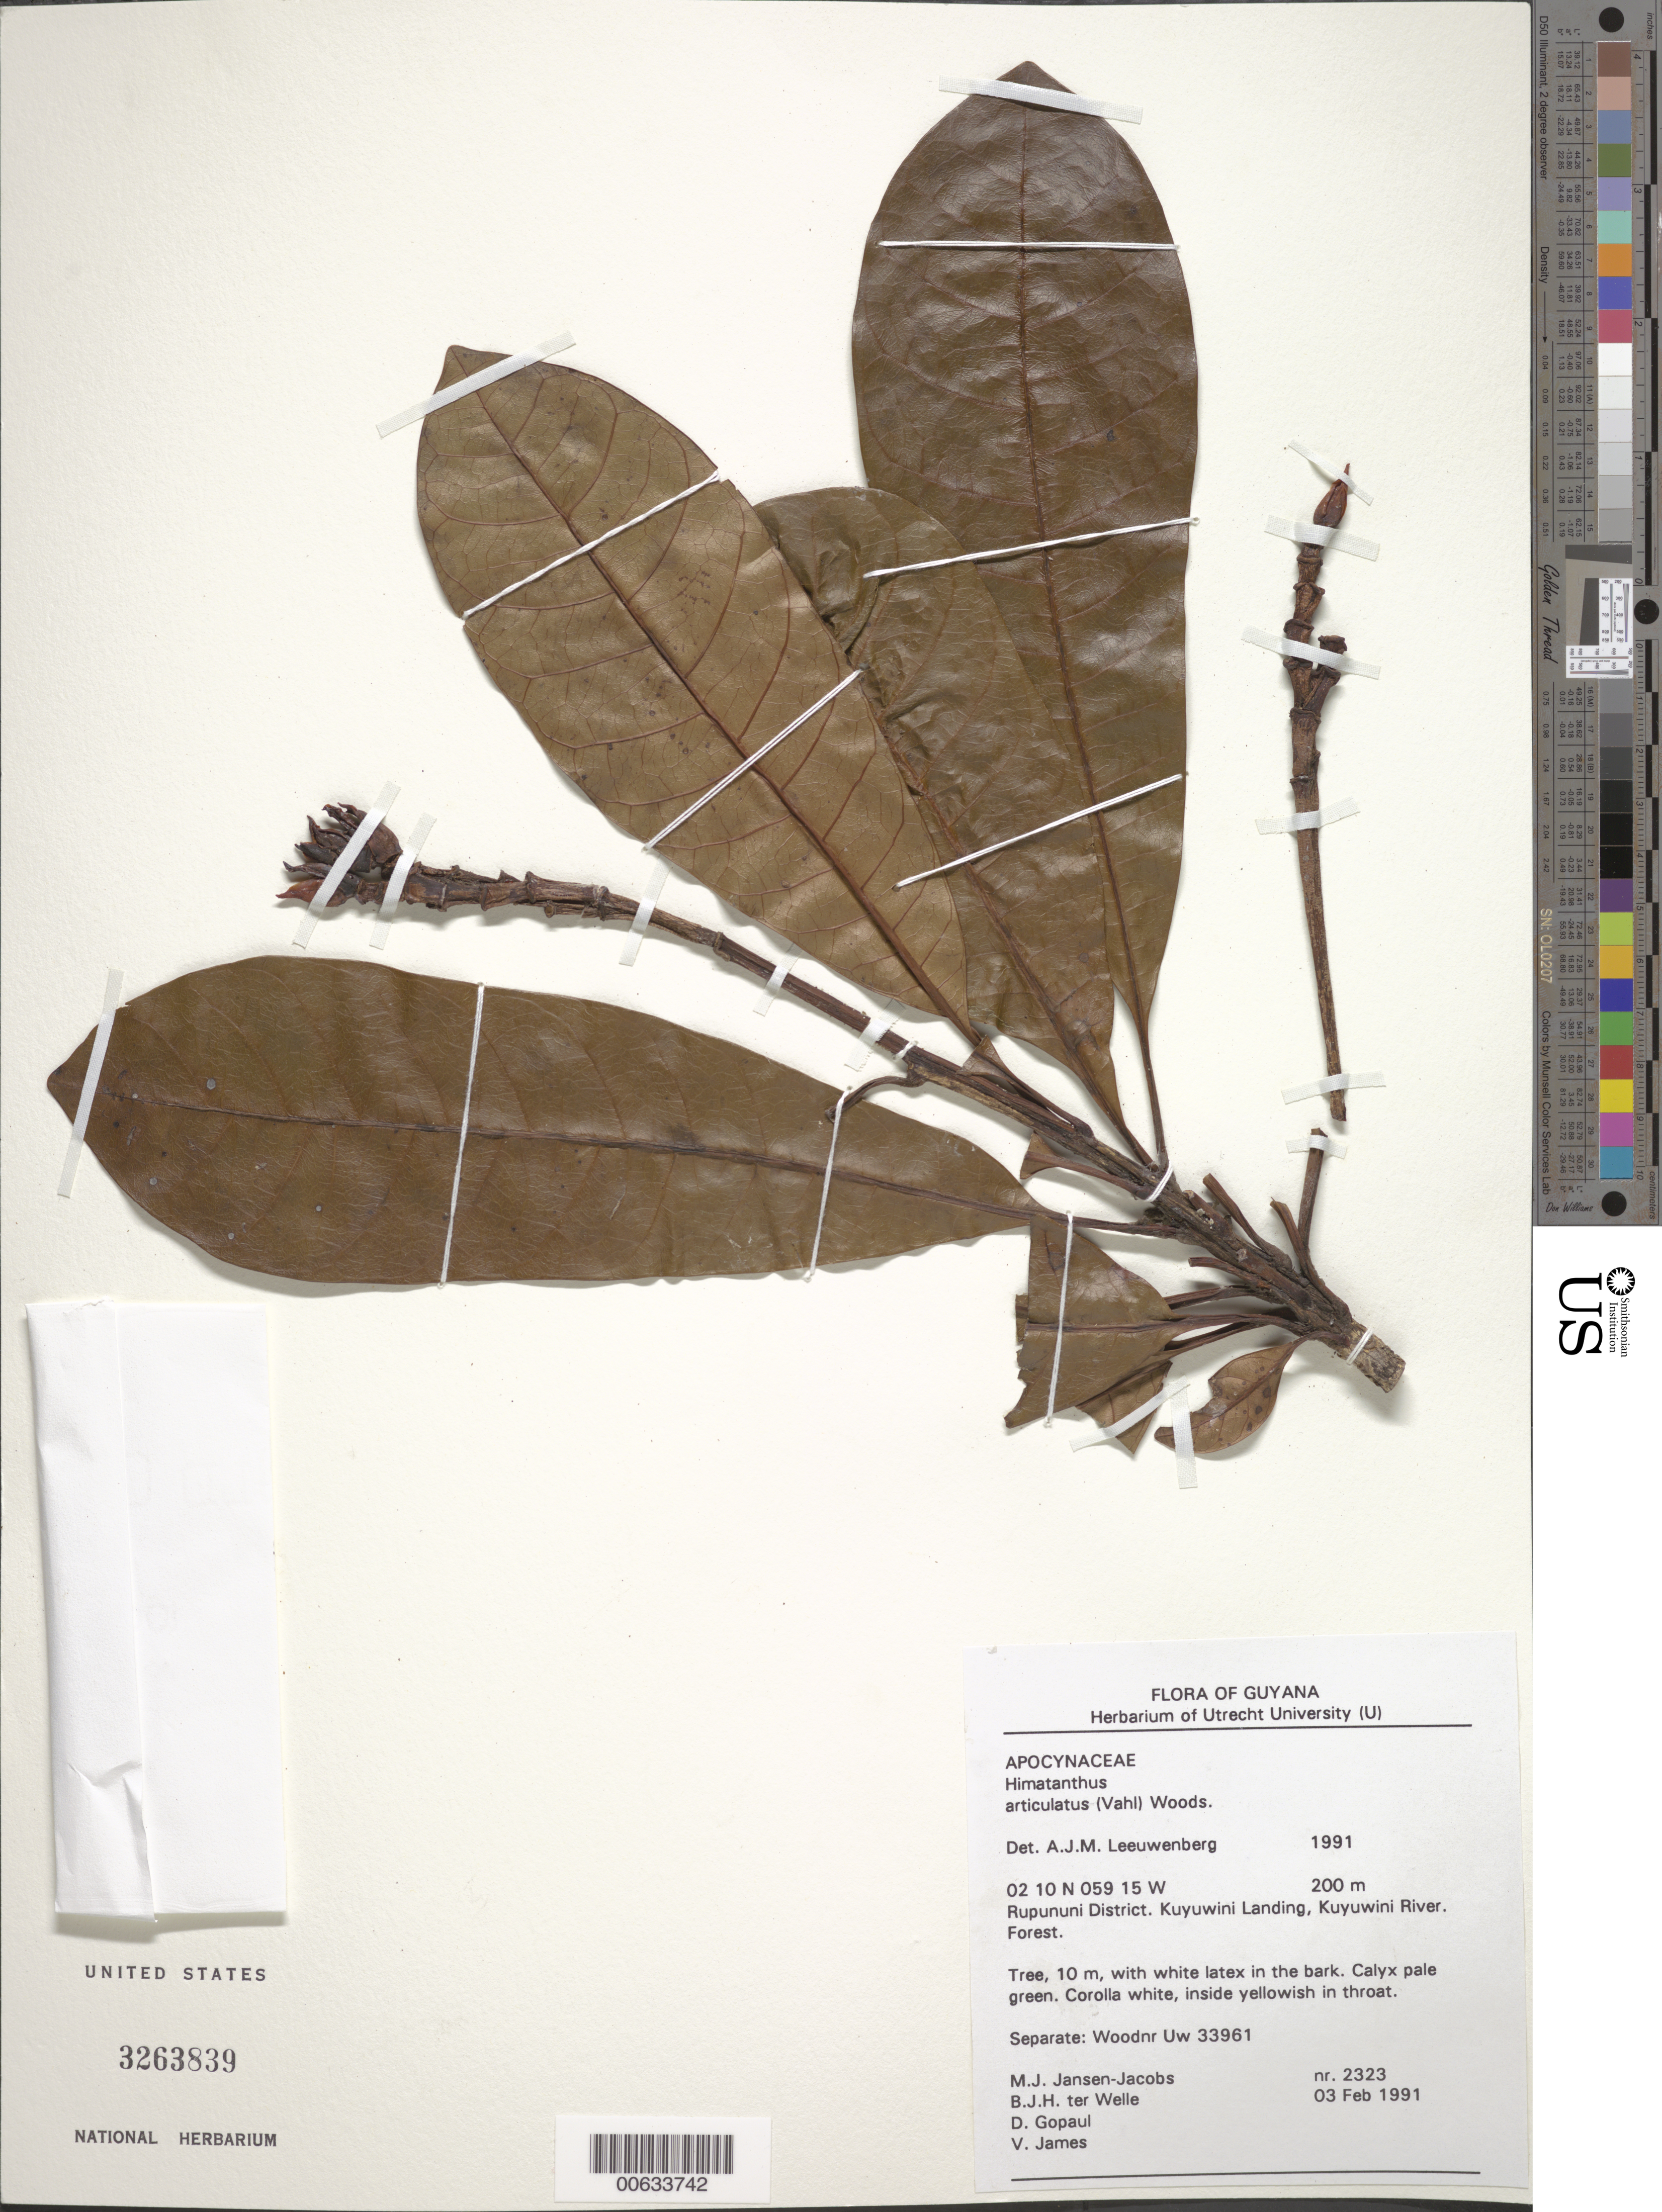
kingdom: Plantae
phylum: Tracheophyta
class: Magnoliopsida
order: Gentianales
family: Apocynaceae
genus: Himatanthus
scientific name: Himatanthus articulatus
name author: (Vahl) Woodson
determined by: Leeuwenberg, A. J. M.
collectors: M. J. Jansen-Jacobs, B. Welle, D. Gopaul & V. James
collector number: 2323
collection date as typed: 3-Feb-91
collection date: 1991-02-03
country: Guyana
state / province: U. Takutu-U. Essequibo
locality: Kuyuwini Landing, Kuyuwini River, Rupununi District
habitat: Forest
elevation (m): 200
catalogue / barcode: US 3263839